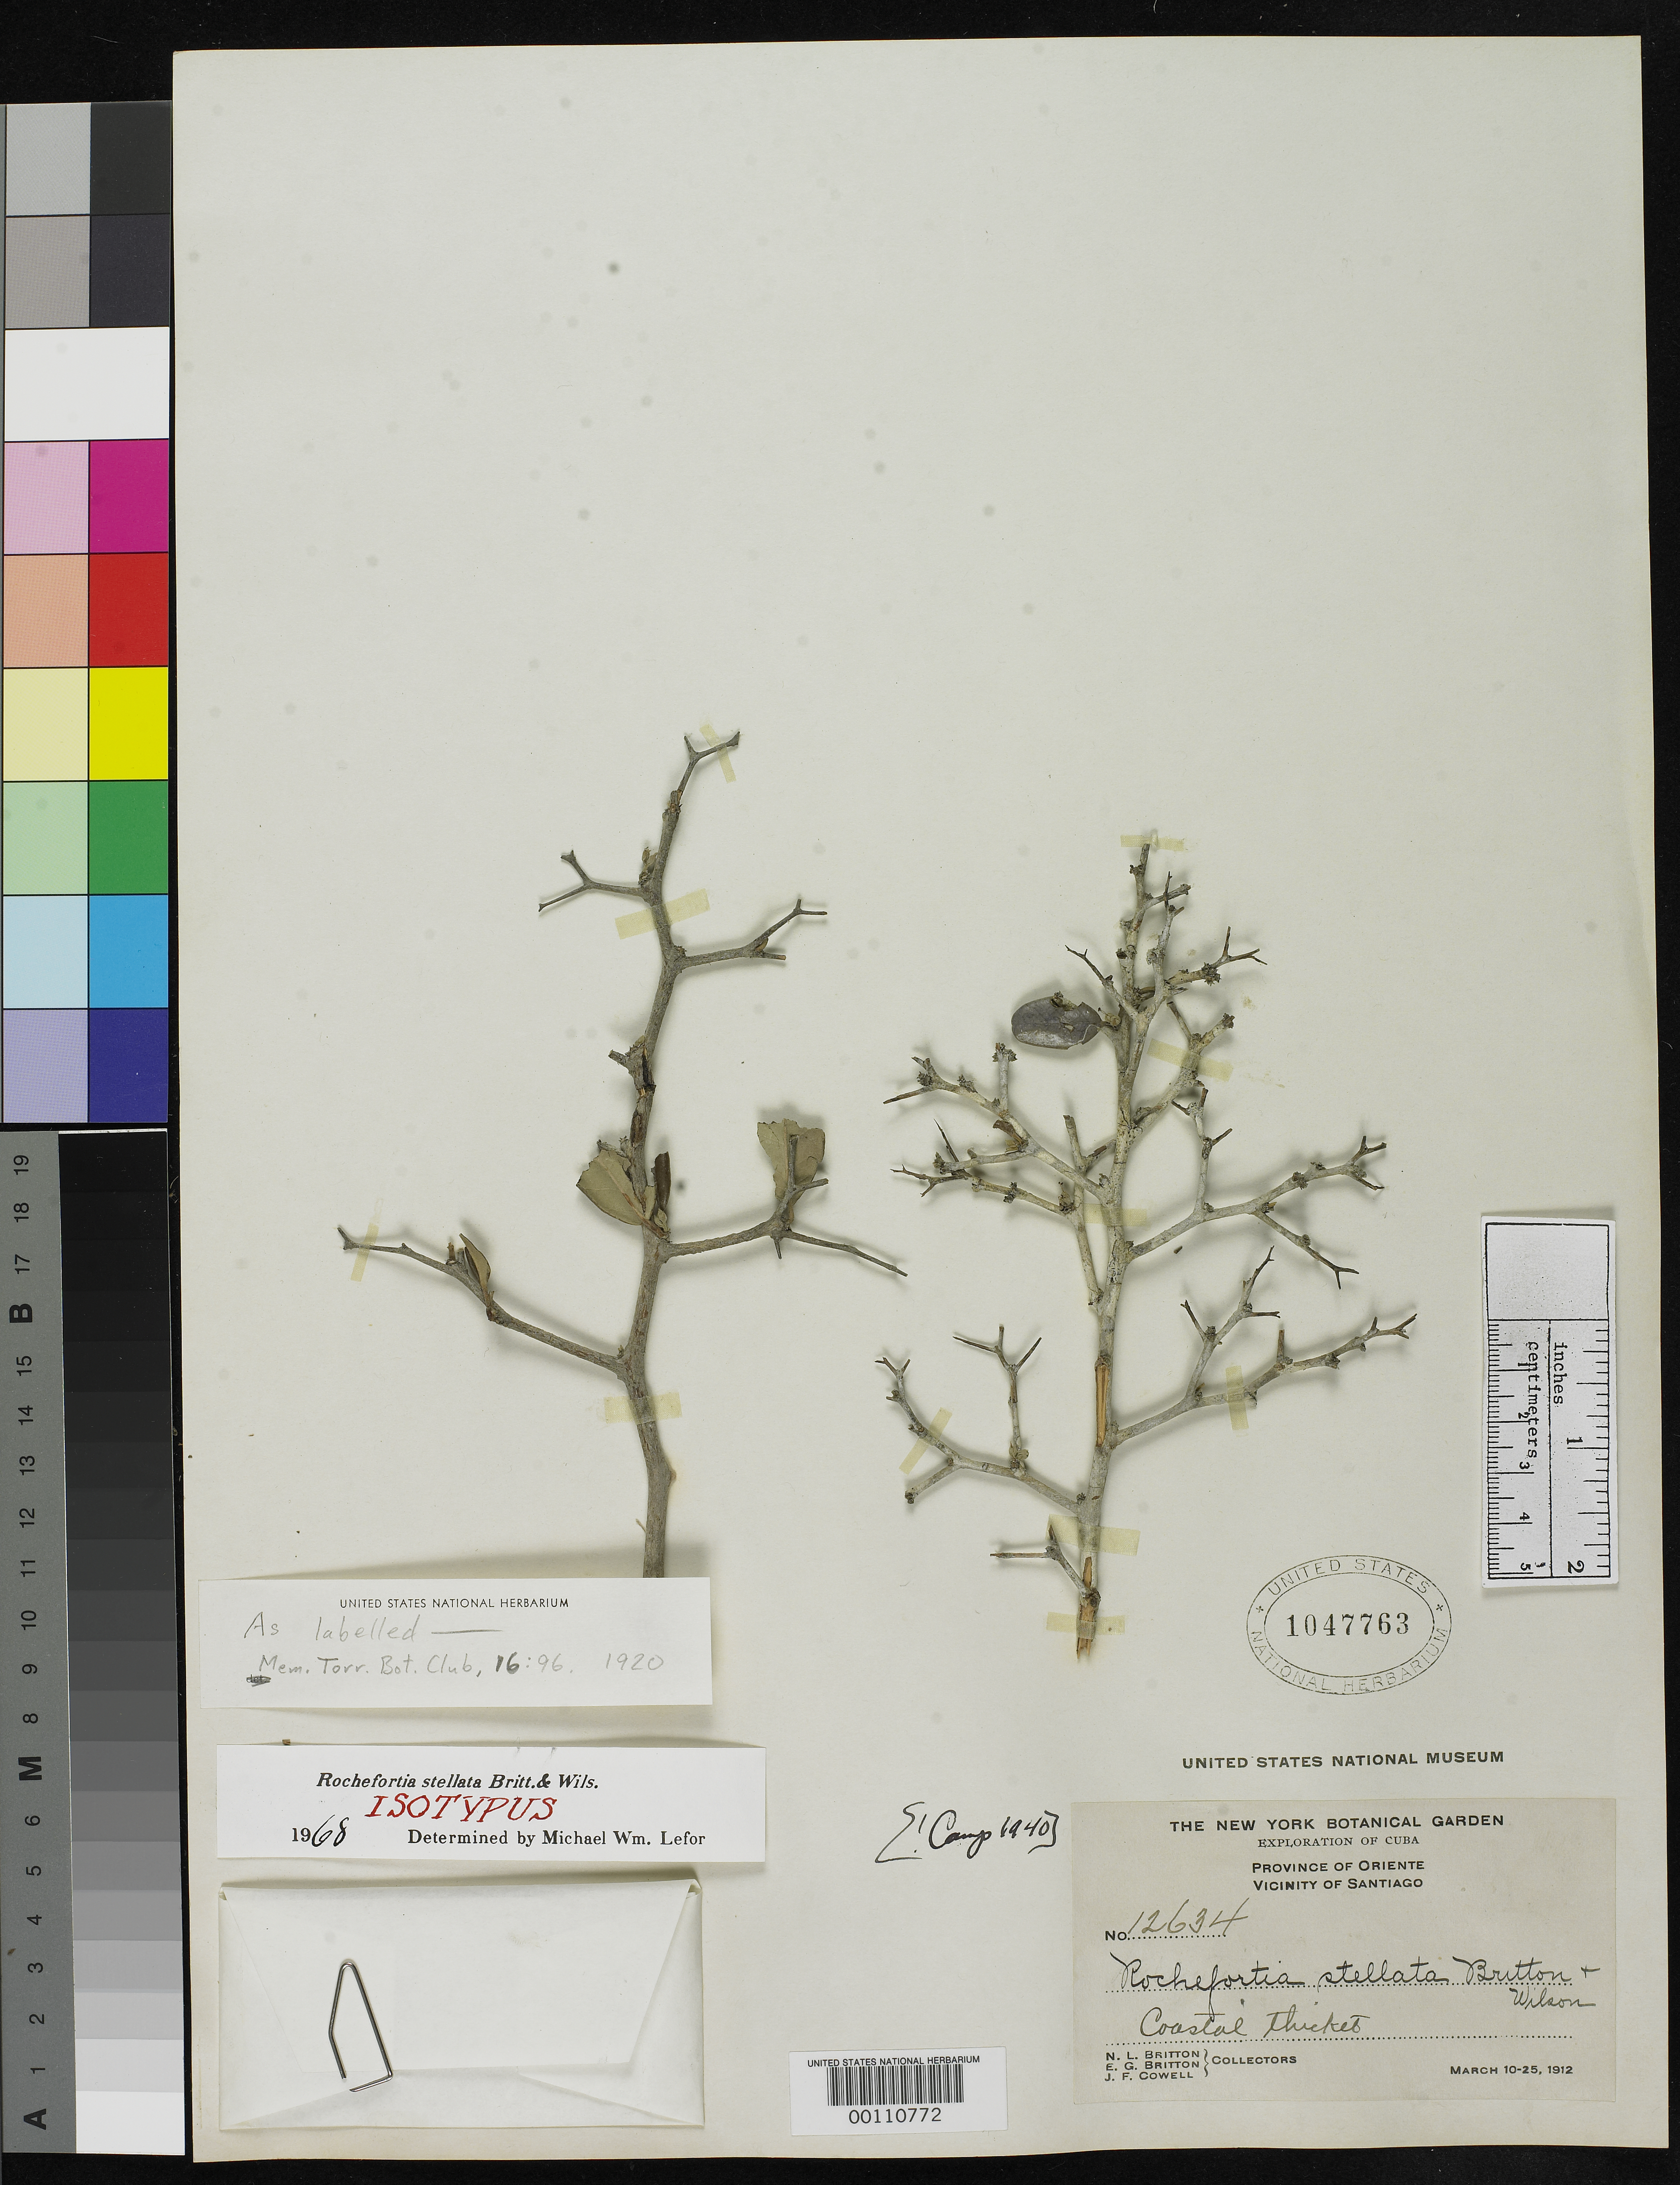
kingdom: Plantae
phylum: Tracheophyta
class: Magnoliopsida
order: Boraginales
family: Ehretiaceae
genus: Rochefortia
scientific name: Rochefortia stellata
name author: Britton & P. Wilson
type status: Isotype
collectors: N. Britton, E. G. Britton & J. F. Cowell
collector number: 12634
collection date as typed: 10 Mar 1912 to 25 Mar 1912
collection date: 1912-03-10/1912-03-25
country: Cuba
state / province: Oriente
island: Greater Antilles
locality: Santiago vicinity, Ensenada Cabanita.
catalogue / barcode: US 1047763